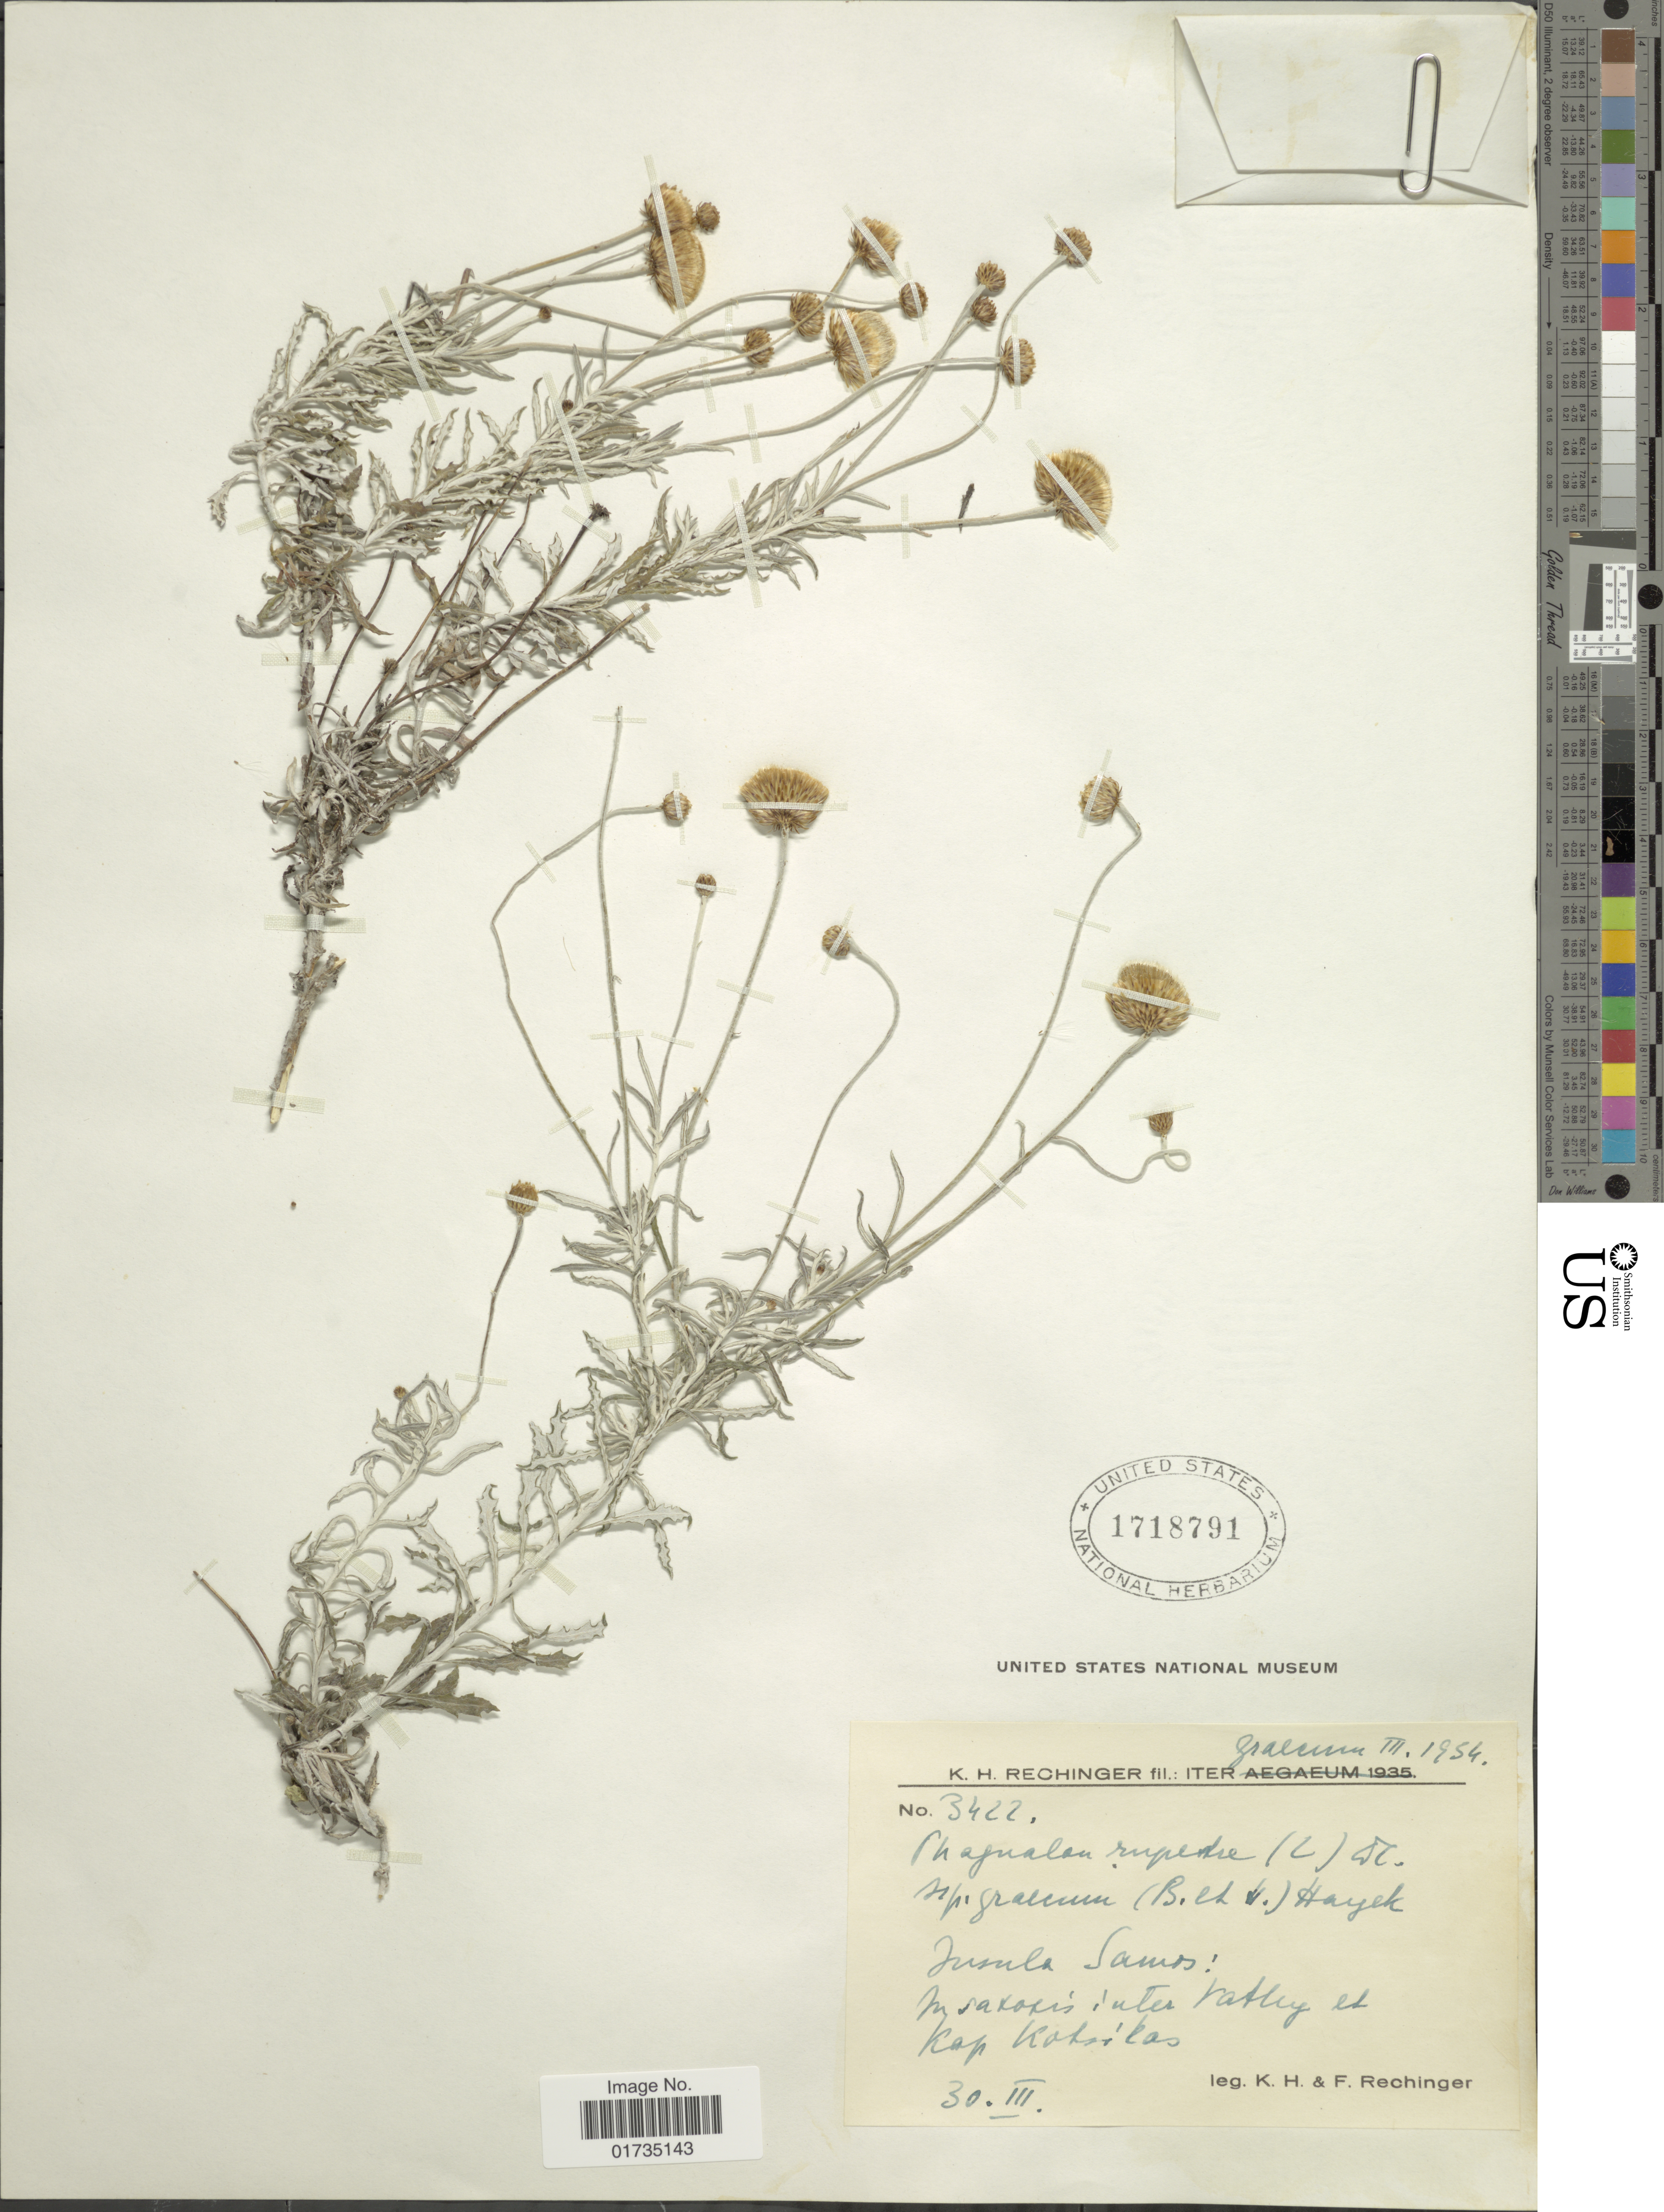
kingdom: Plantae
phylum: Tracheophyta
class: Magnoliopsida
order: Asterales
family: Asteraceae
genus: Phagnalon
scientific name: Phagnalon rupestre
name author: (L.) DC.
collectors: K. H. Rechinger & F. Rechinger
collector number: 3422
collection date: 1954-03-30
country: Greece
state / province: North Aegean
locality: Insula Samos: In saxosis inter Vathy et Kap Kotsikas.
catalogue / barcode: US 1718791